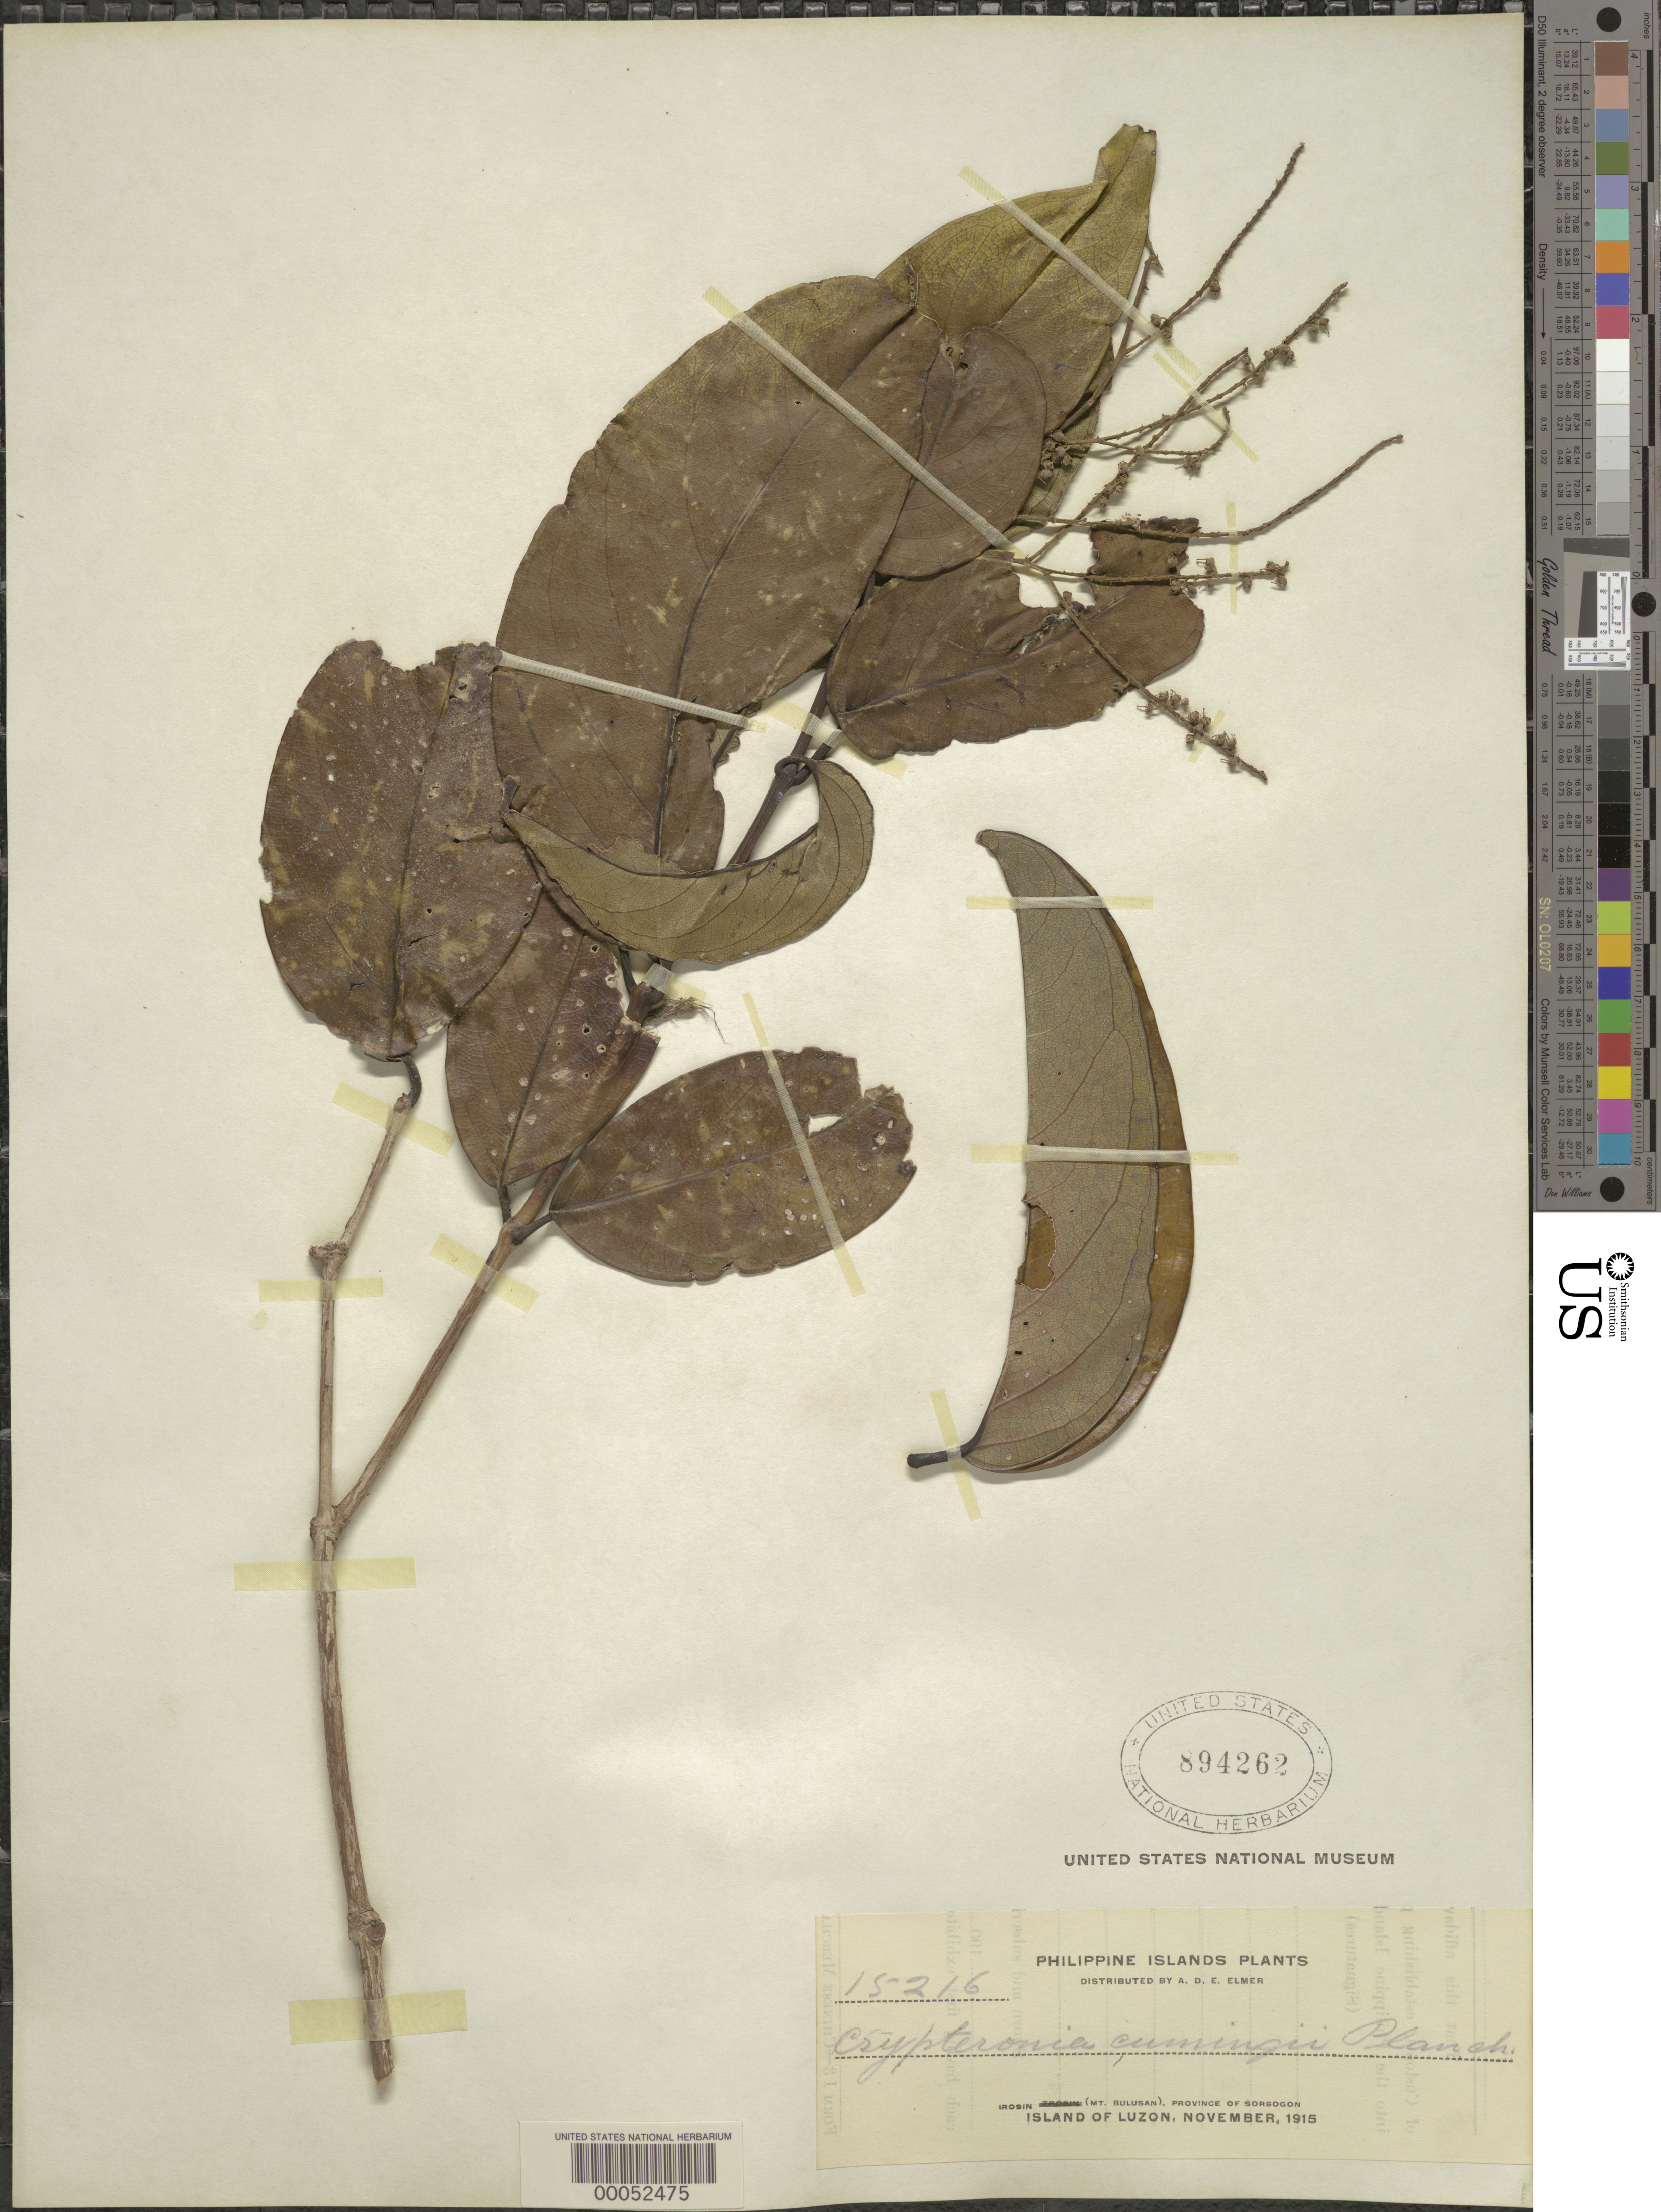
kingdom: Plantae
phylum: Tracheophyta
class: Magnoliopsida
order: Myrtales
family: Crypteroniaceae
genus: Crypteronia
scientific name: Crypteronia cumingii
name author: (Planch.) Endl.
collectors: A. D. E. Elmer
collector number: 15216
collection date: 1915-11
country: Philippines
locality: Irosin (Mt. Bulusan), Province of Sorsogon. Island of Luzon.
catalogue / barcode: US 894262